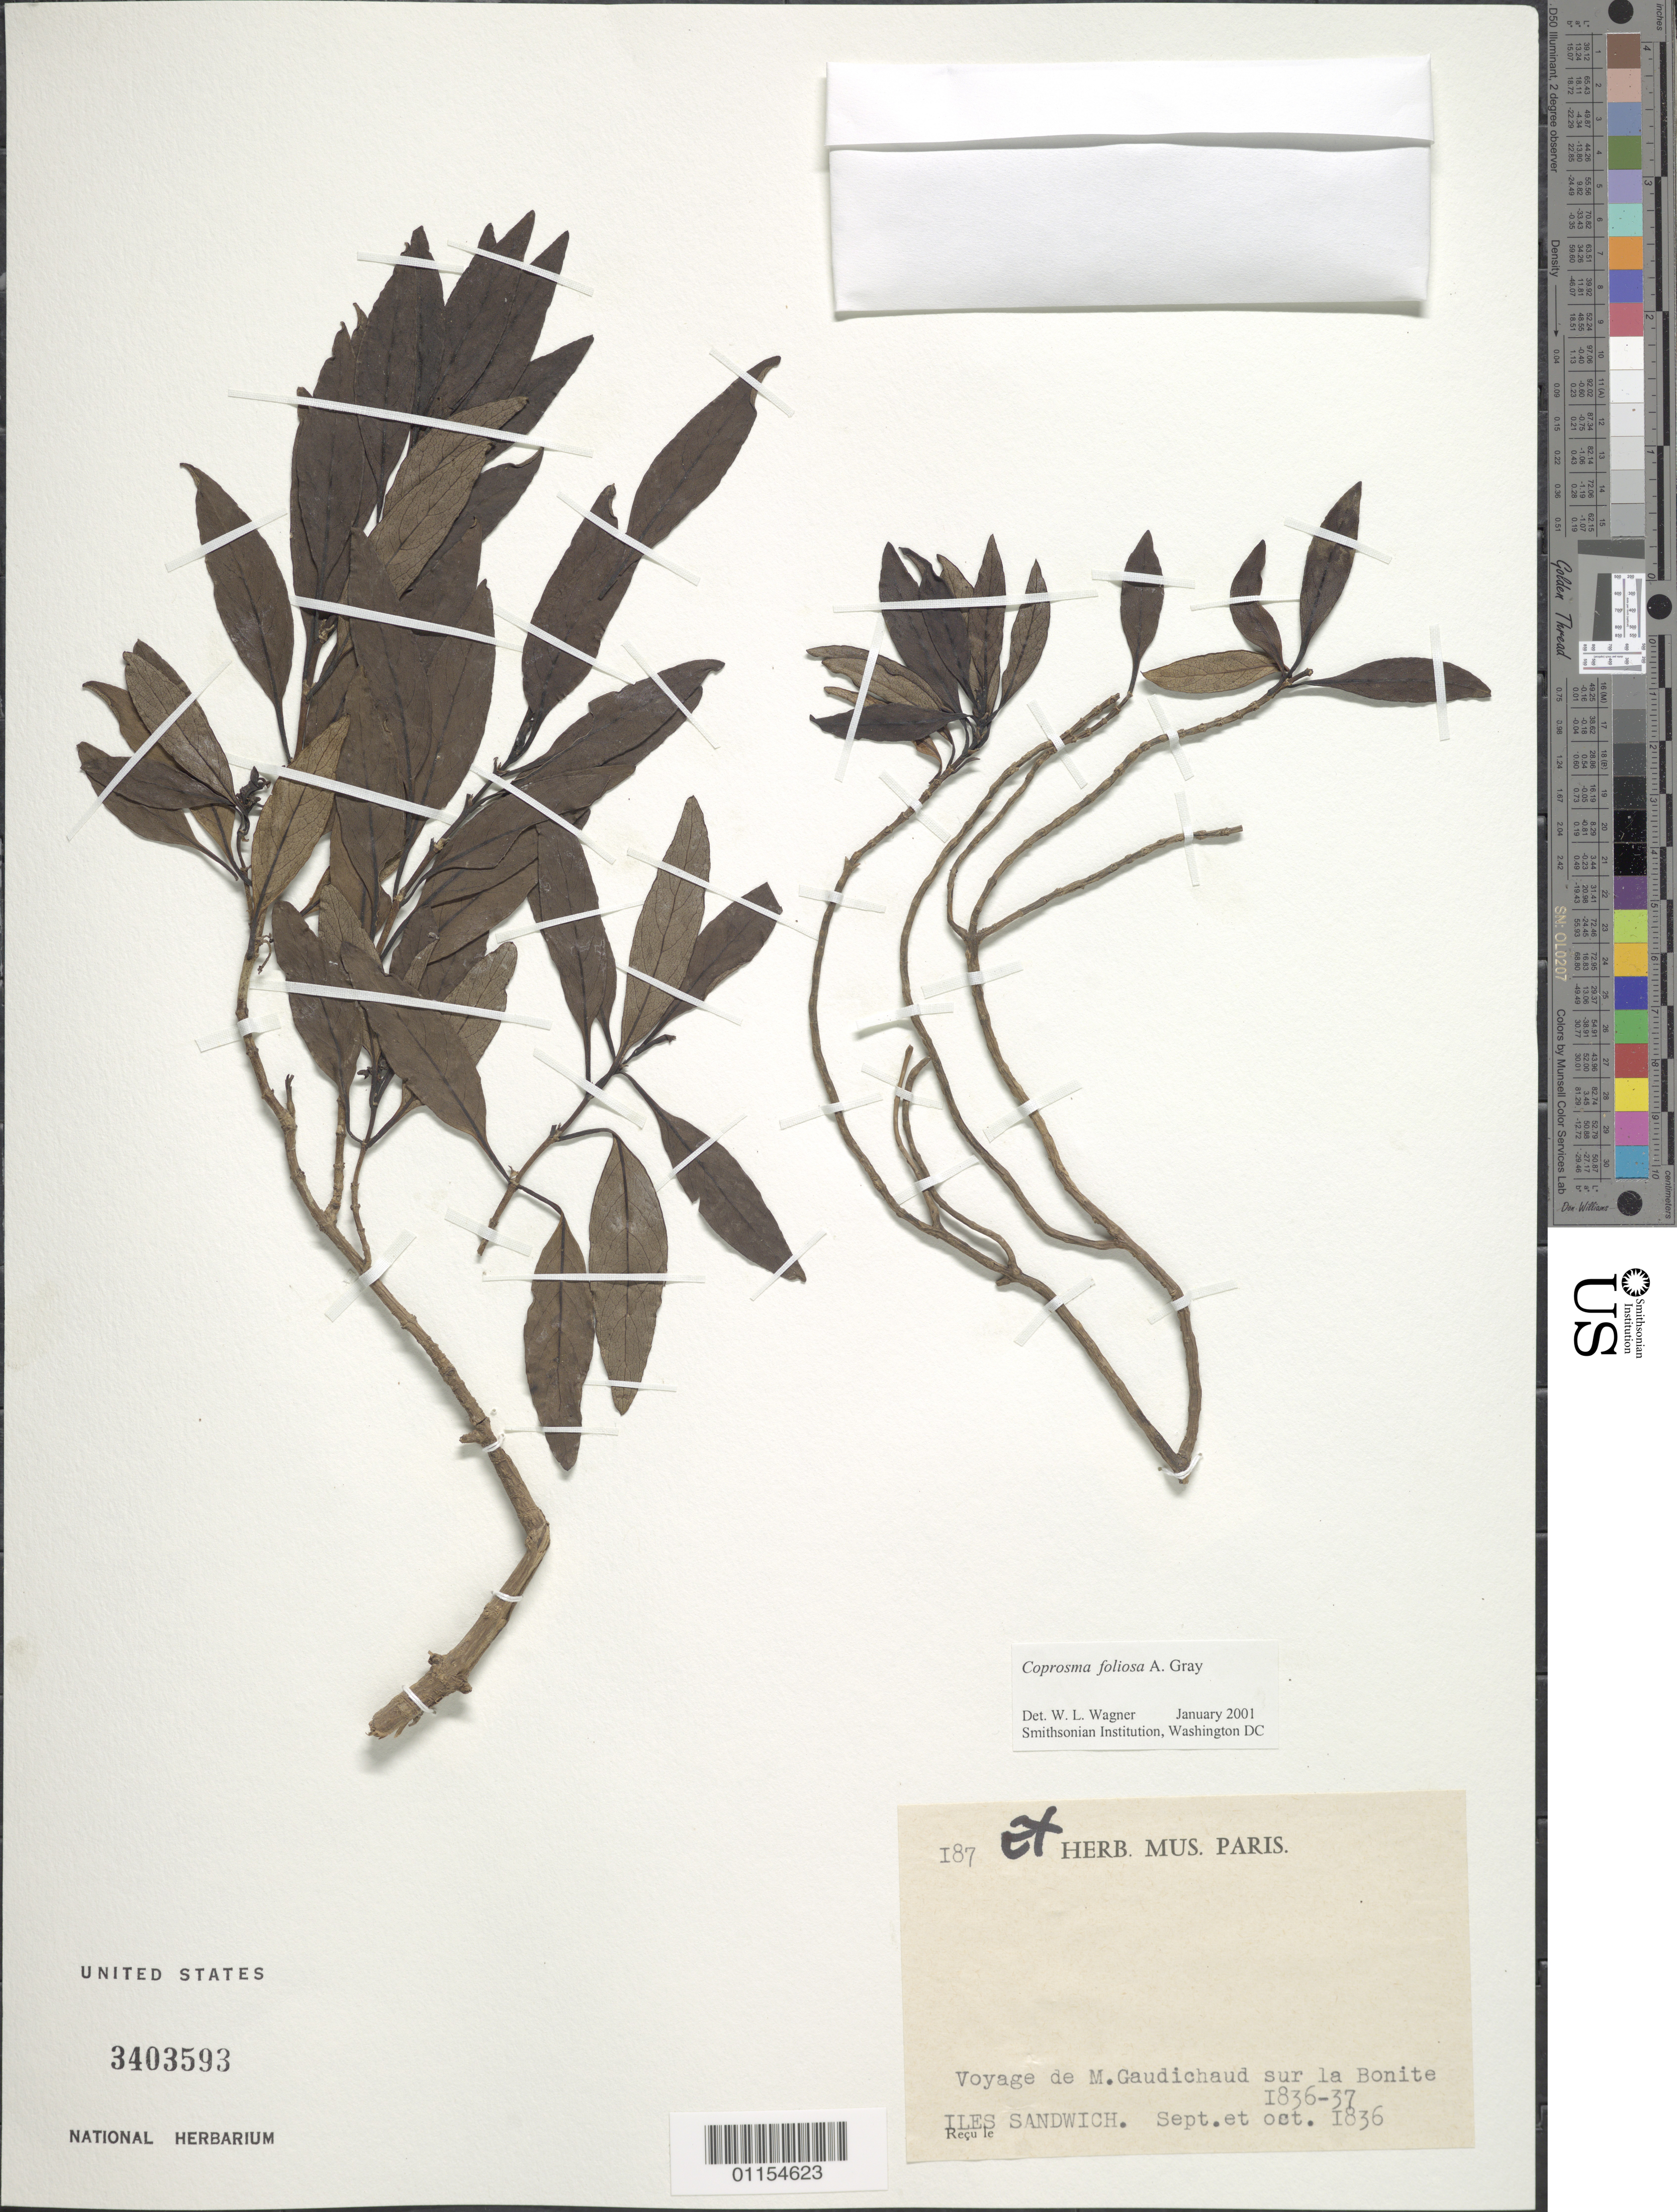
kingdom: Plantae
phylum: Tracheophyta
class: Magnoliopsida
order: Gentianales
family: Rubiaceae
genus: Coprosma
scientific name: Coprosma foliosa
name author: A. Gray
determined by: Wagner, W. L., (BOT), Smithsonian Institution - National Museum of Natural History (UNITED STATES)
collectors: C. Gaudichaud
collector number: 187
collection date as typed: Sep 1836 to Oct 1836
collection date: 1836-09/1836-10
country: United States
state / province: Hawaii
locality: Sandwich Islands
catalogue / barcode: US 3403593